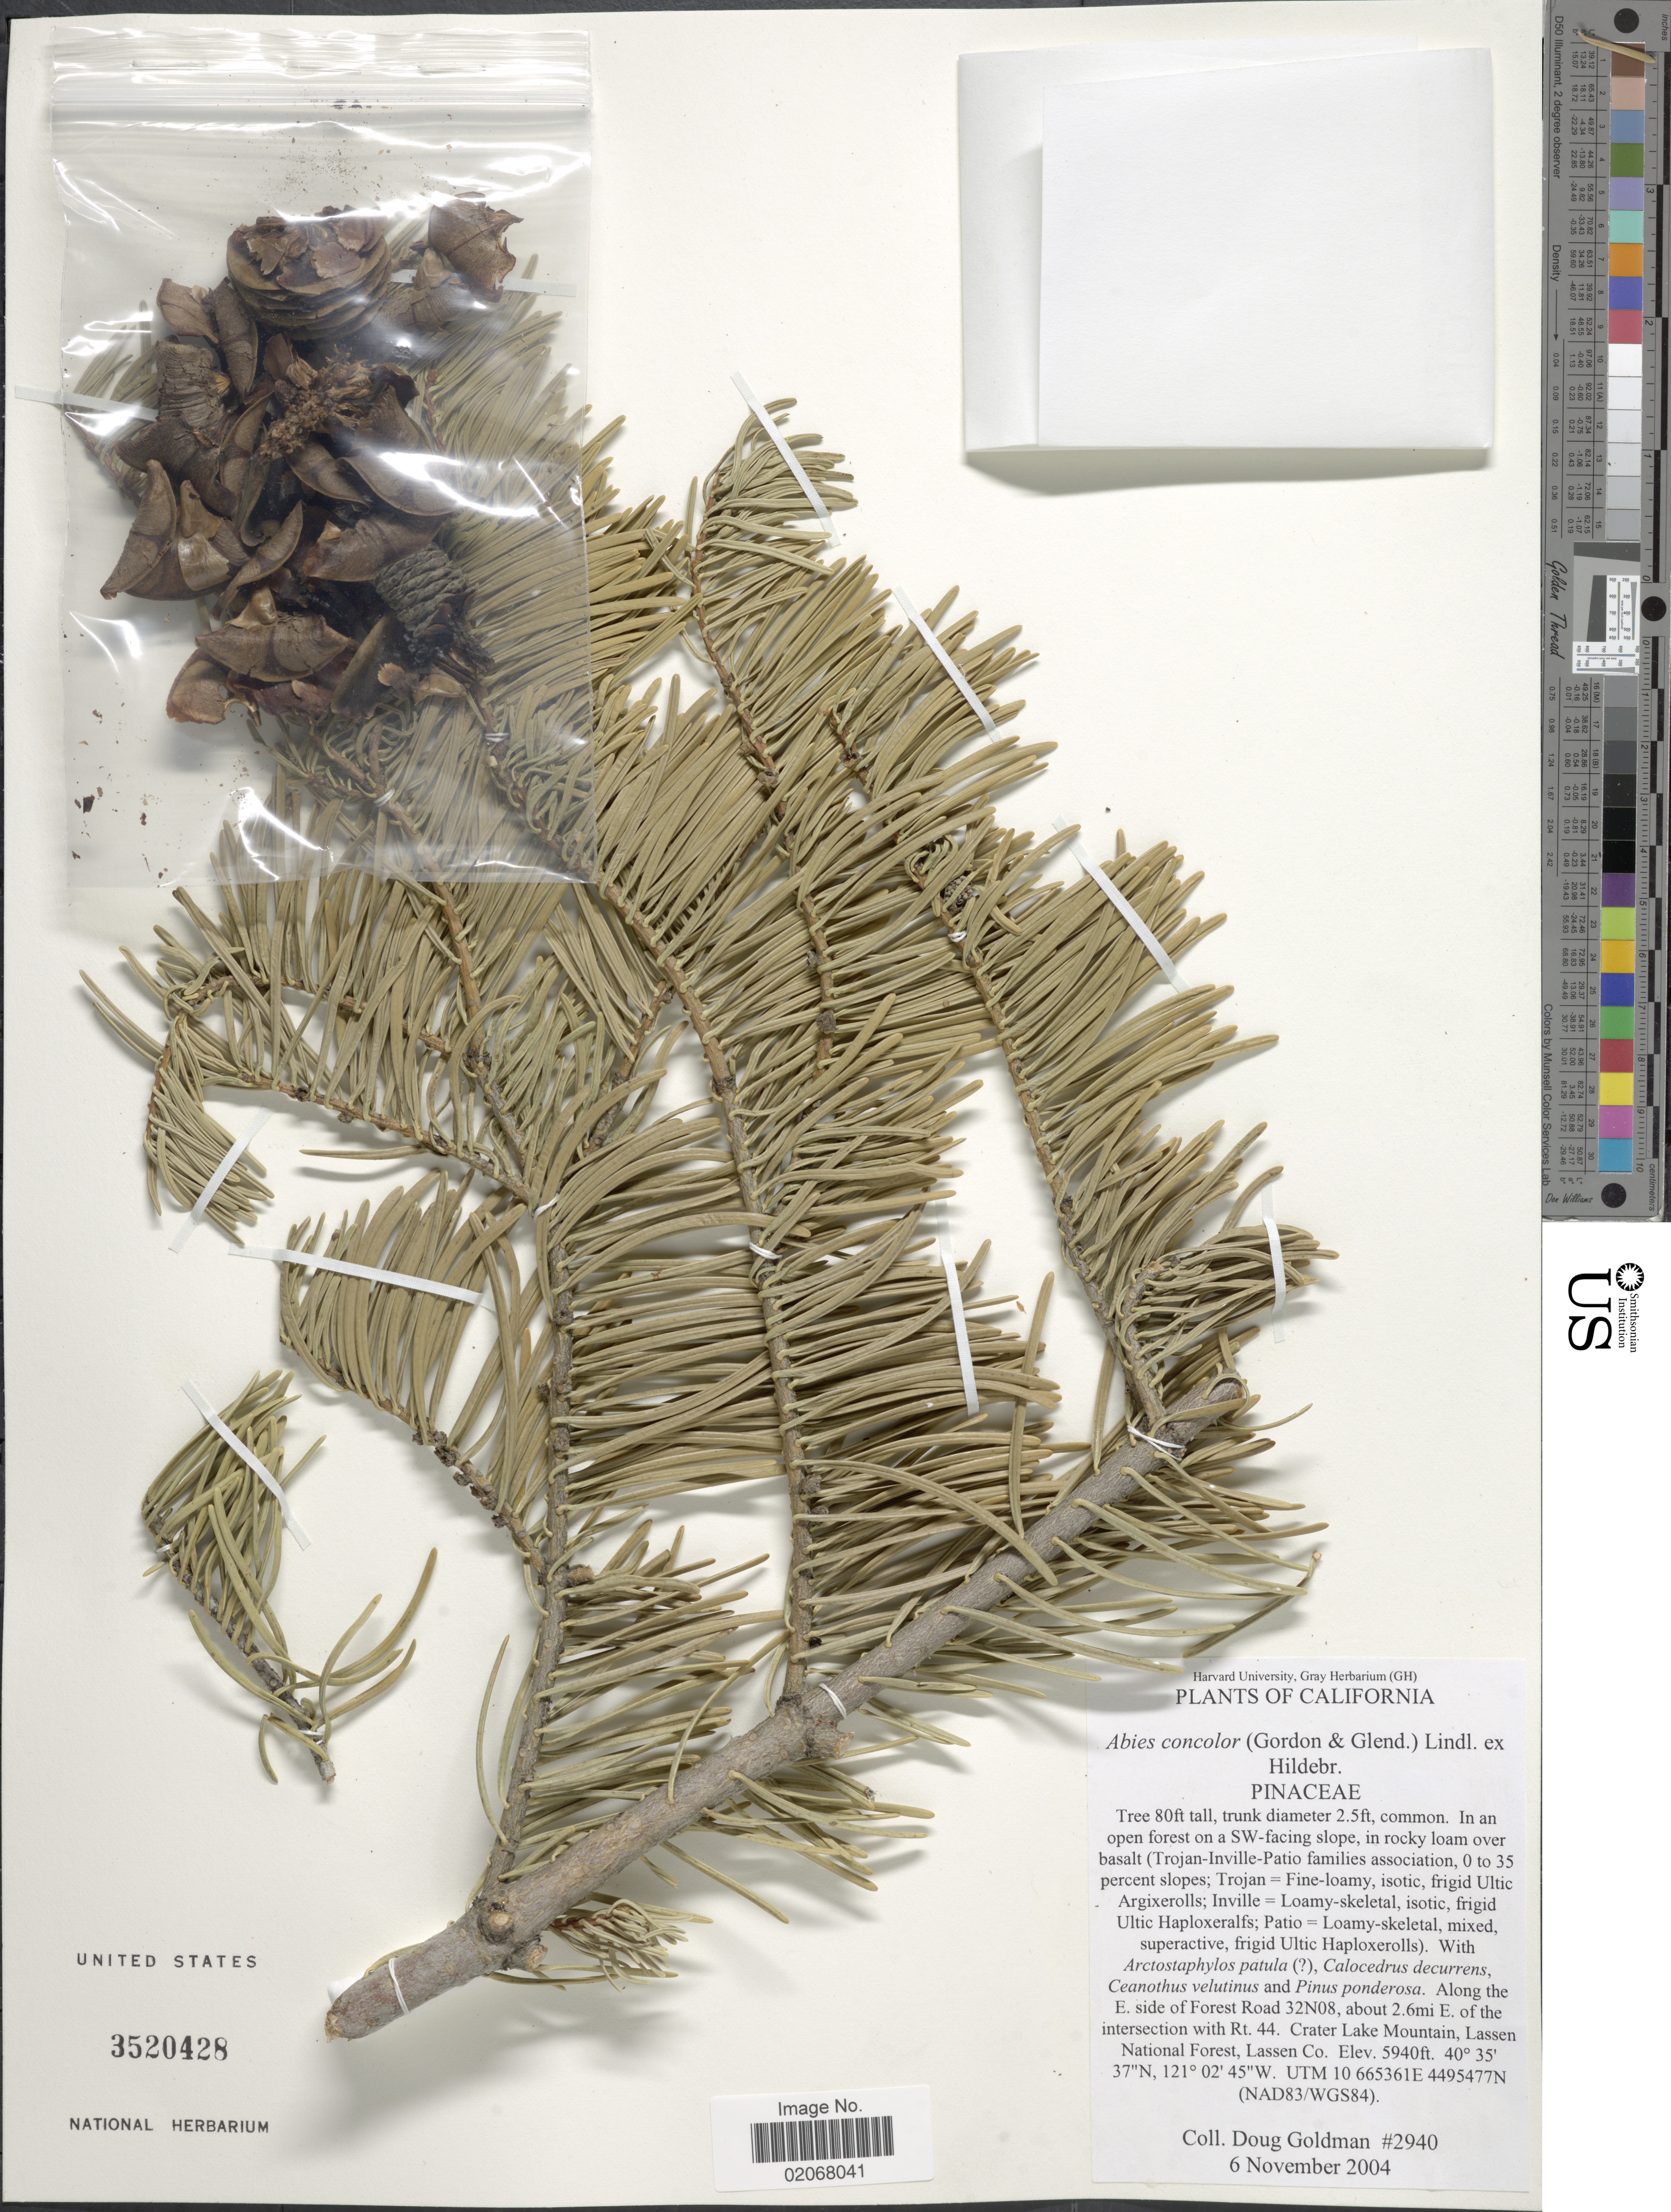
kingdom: Plantae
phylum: Tracheophyta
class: Pinopsida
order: Pinales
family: Pinaceae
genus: Abies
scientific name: Abies concolor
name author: (Gordon & Glend.) Lindl. ex Hildebr.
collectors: D. Goldman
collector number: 2940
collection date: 2004-11-06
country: United States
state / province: California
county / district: Lassen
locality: Along the E. side of Forest TRoad 32N08, about 2.6mi E. of the intersection with Rt. 44. Crater Lake Mountain, Lassen National Forest, Lassen Co. UTM 10665361E 4495477M (NAD 83/ WGS84)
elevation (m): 1811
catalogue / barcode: US 3520428